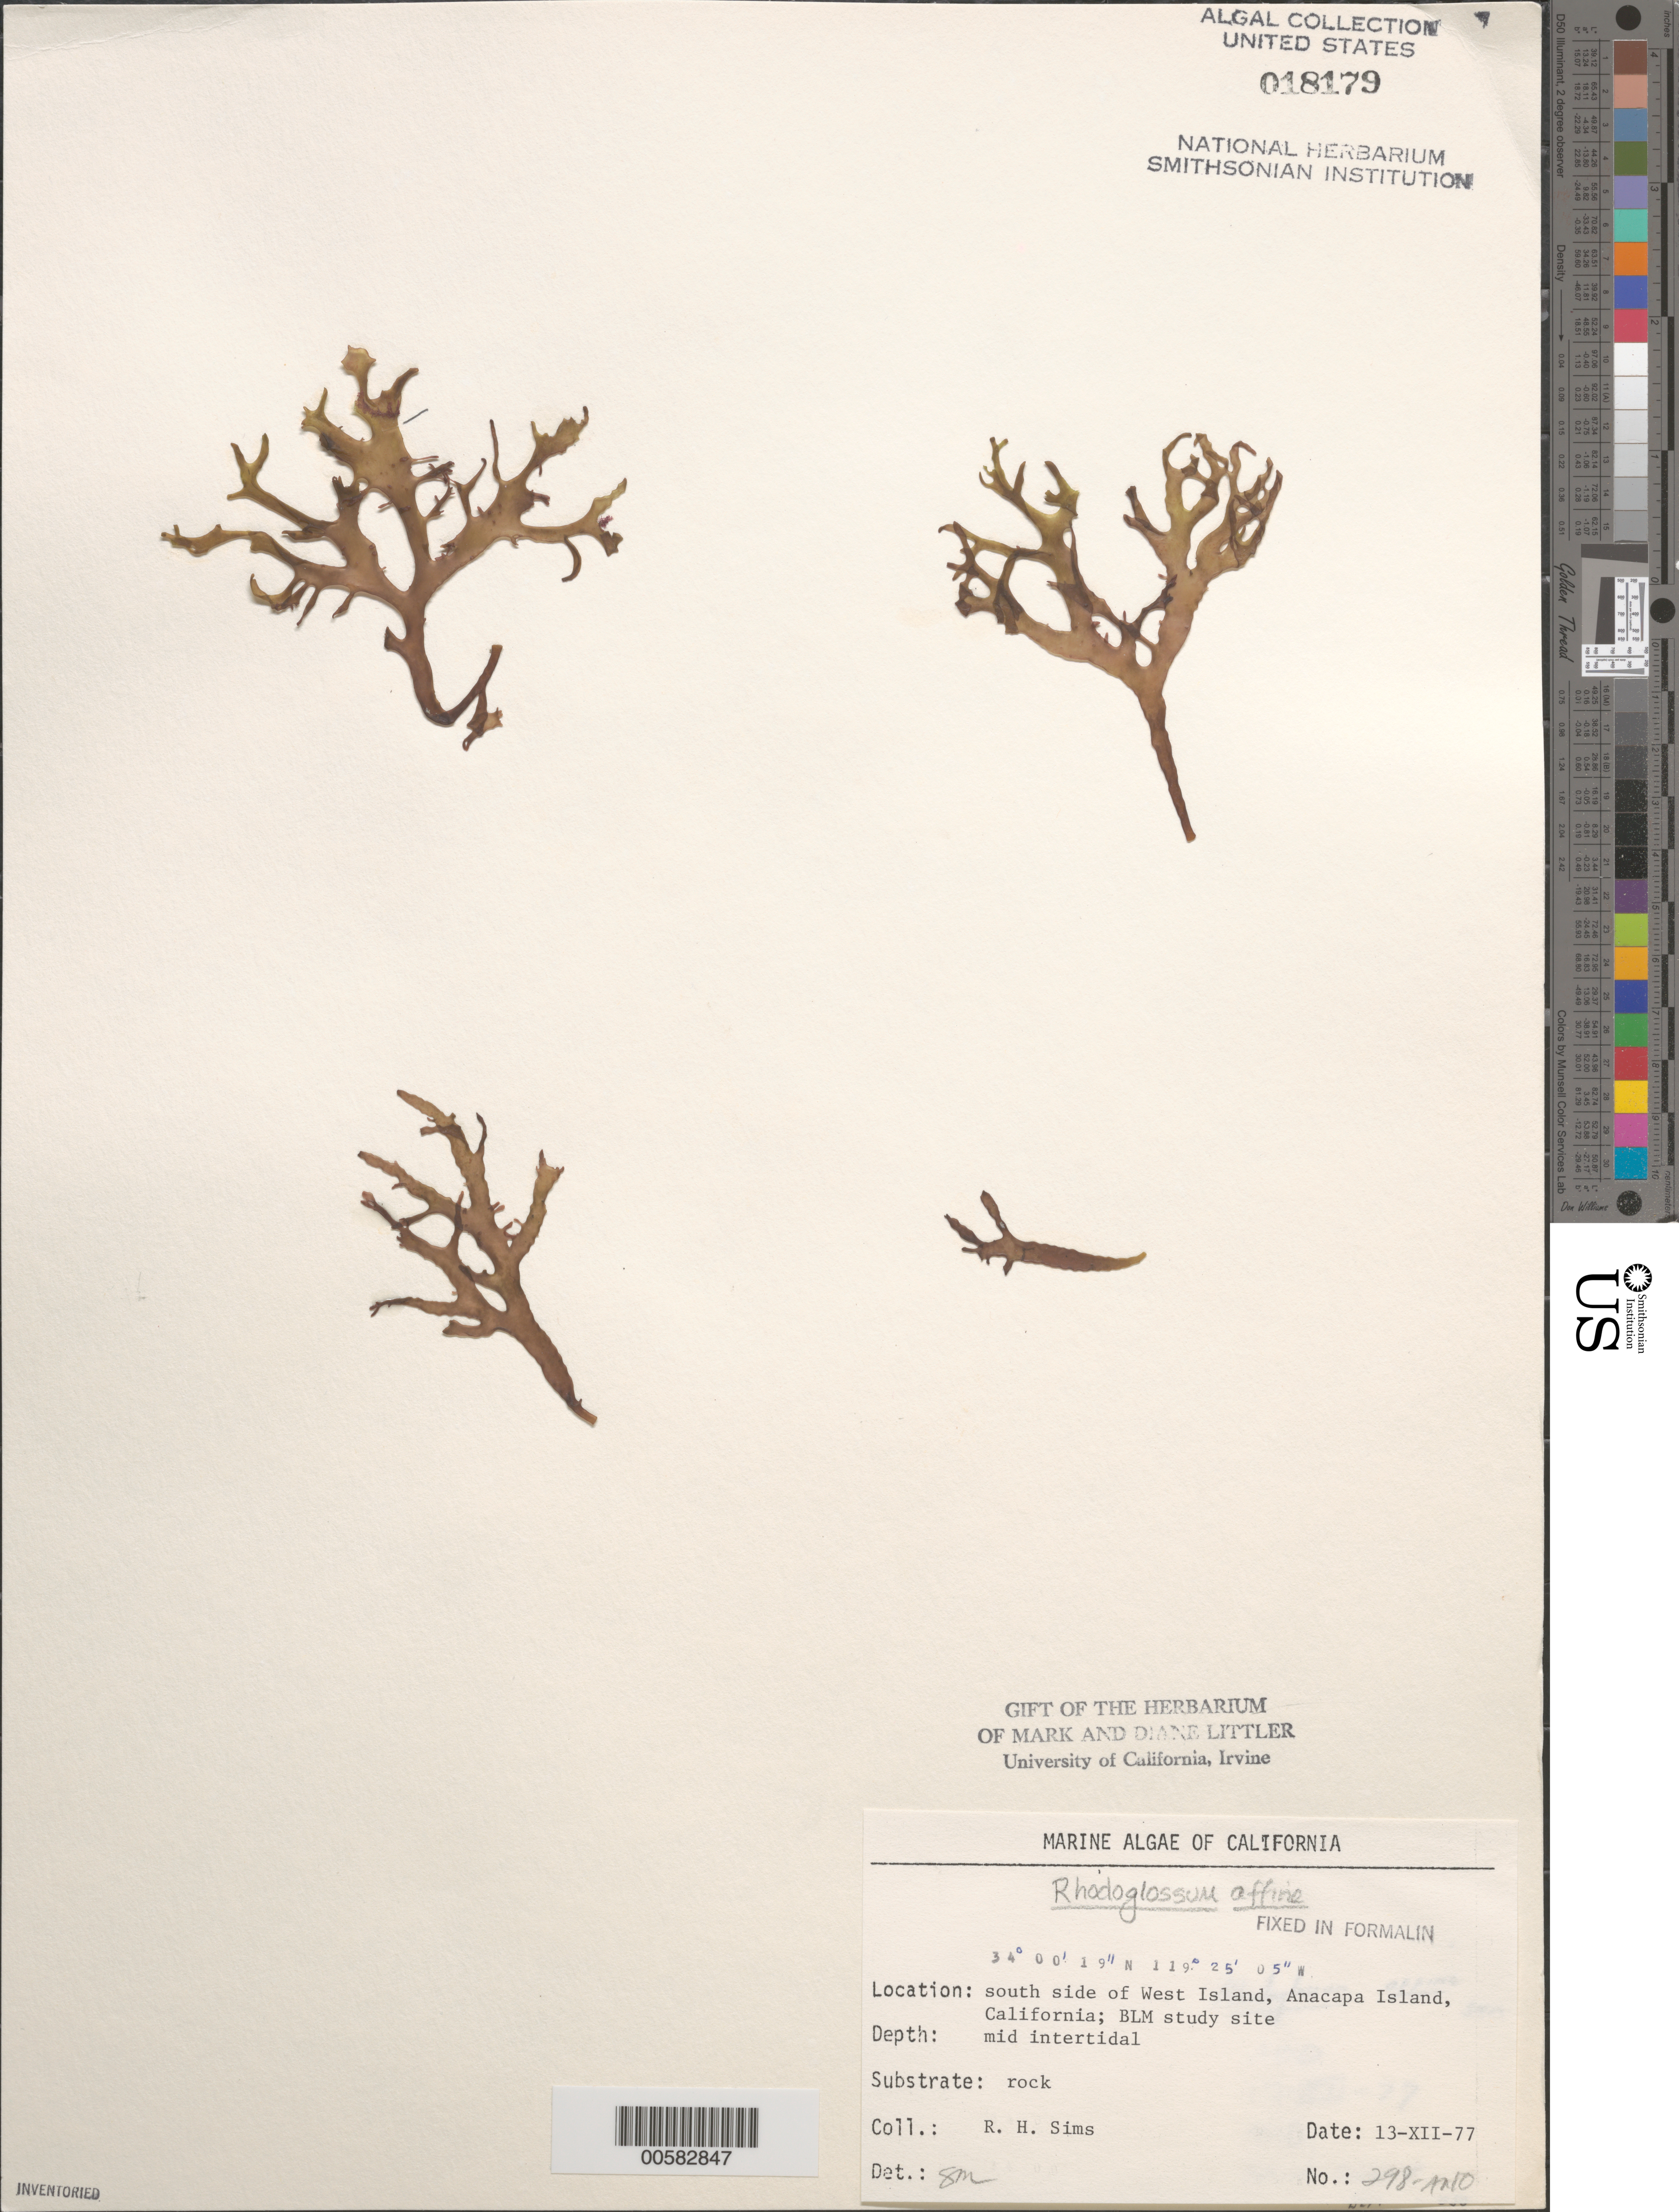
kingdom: Plantae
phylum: Rhodophyta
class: Florideophyceae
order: Gigartinales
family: Gigartinaceae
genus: Mazzaella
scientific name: Mazzaella affinis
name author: (Harvey) Fredericq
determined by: Algae name updating Project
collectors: R. H. Sims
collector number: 298-ANO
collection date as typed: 13 Dec 1977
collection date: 1977-12-13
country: United States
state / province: California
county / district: Ventura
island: Anacapa Island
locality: South side of west island, near Cat Rock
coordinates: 34 00 19 N, 119 25 05 W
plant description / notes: BLM-SOCALBIGHT Rocky Intertidal Survey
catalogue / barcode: US 18179